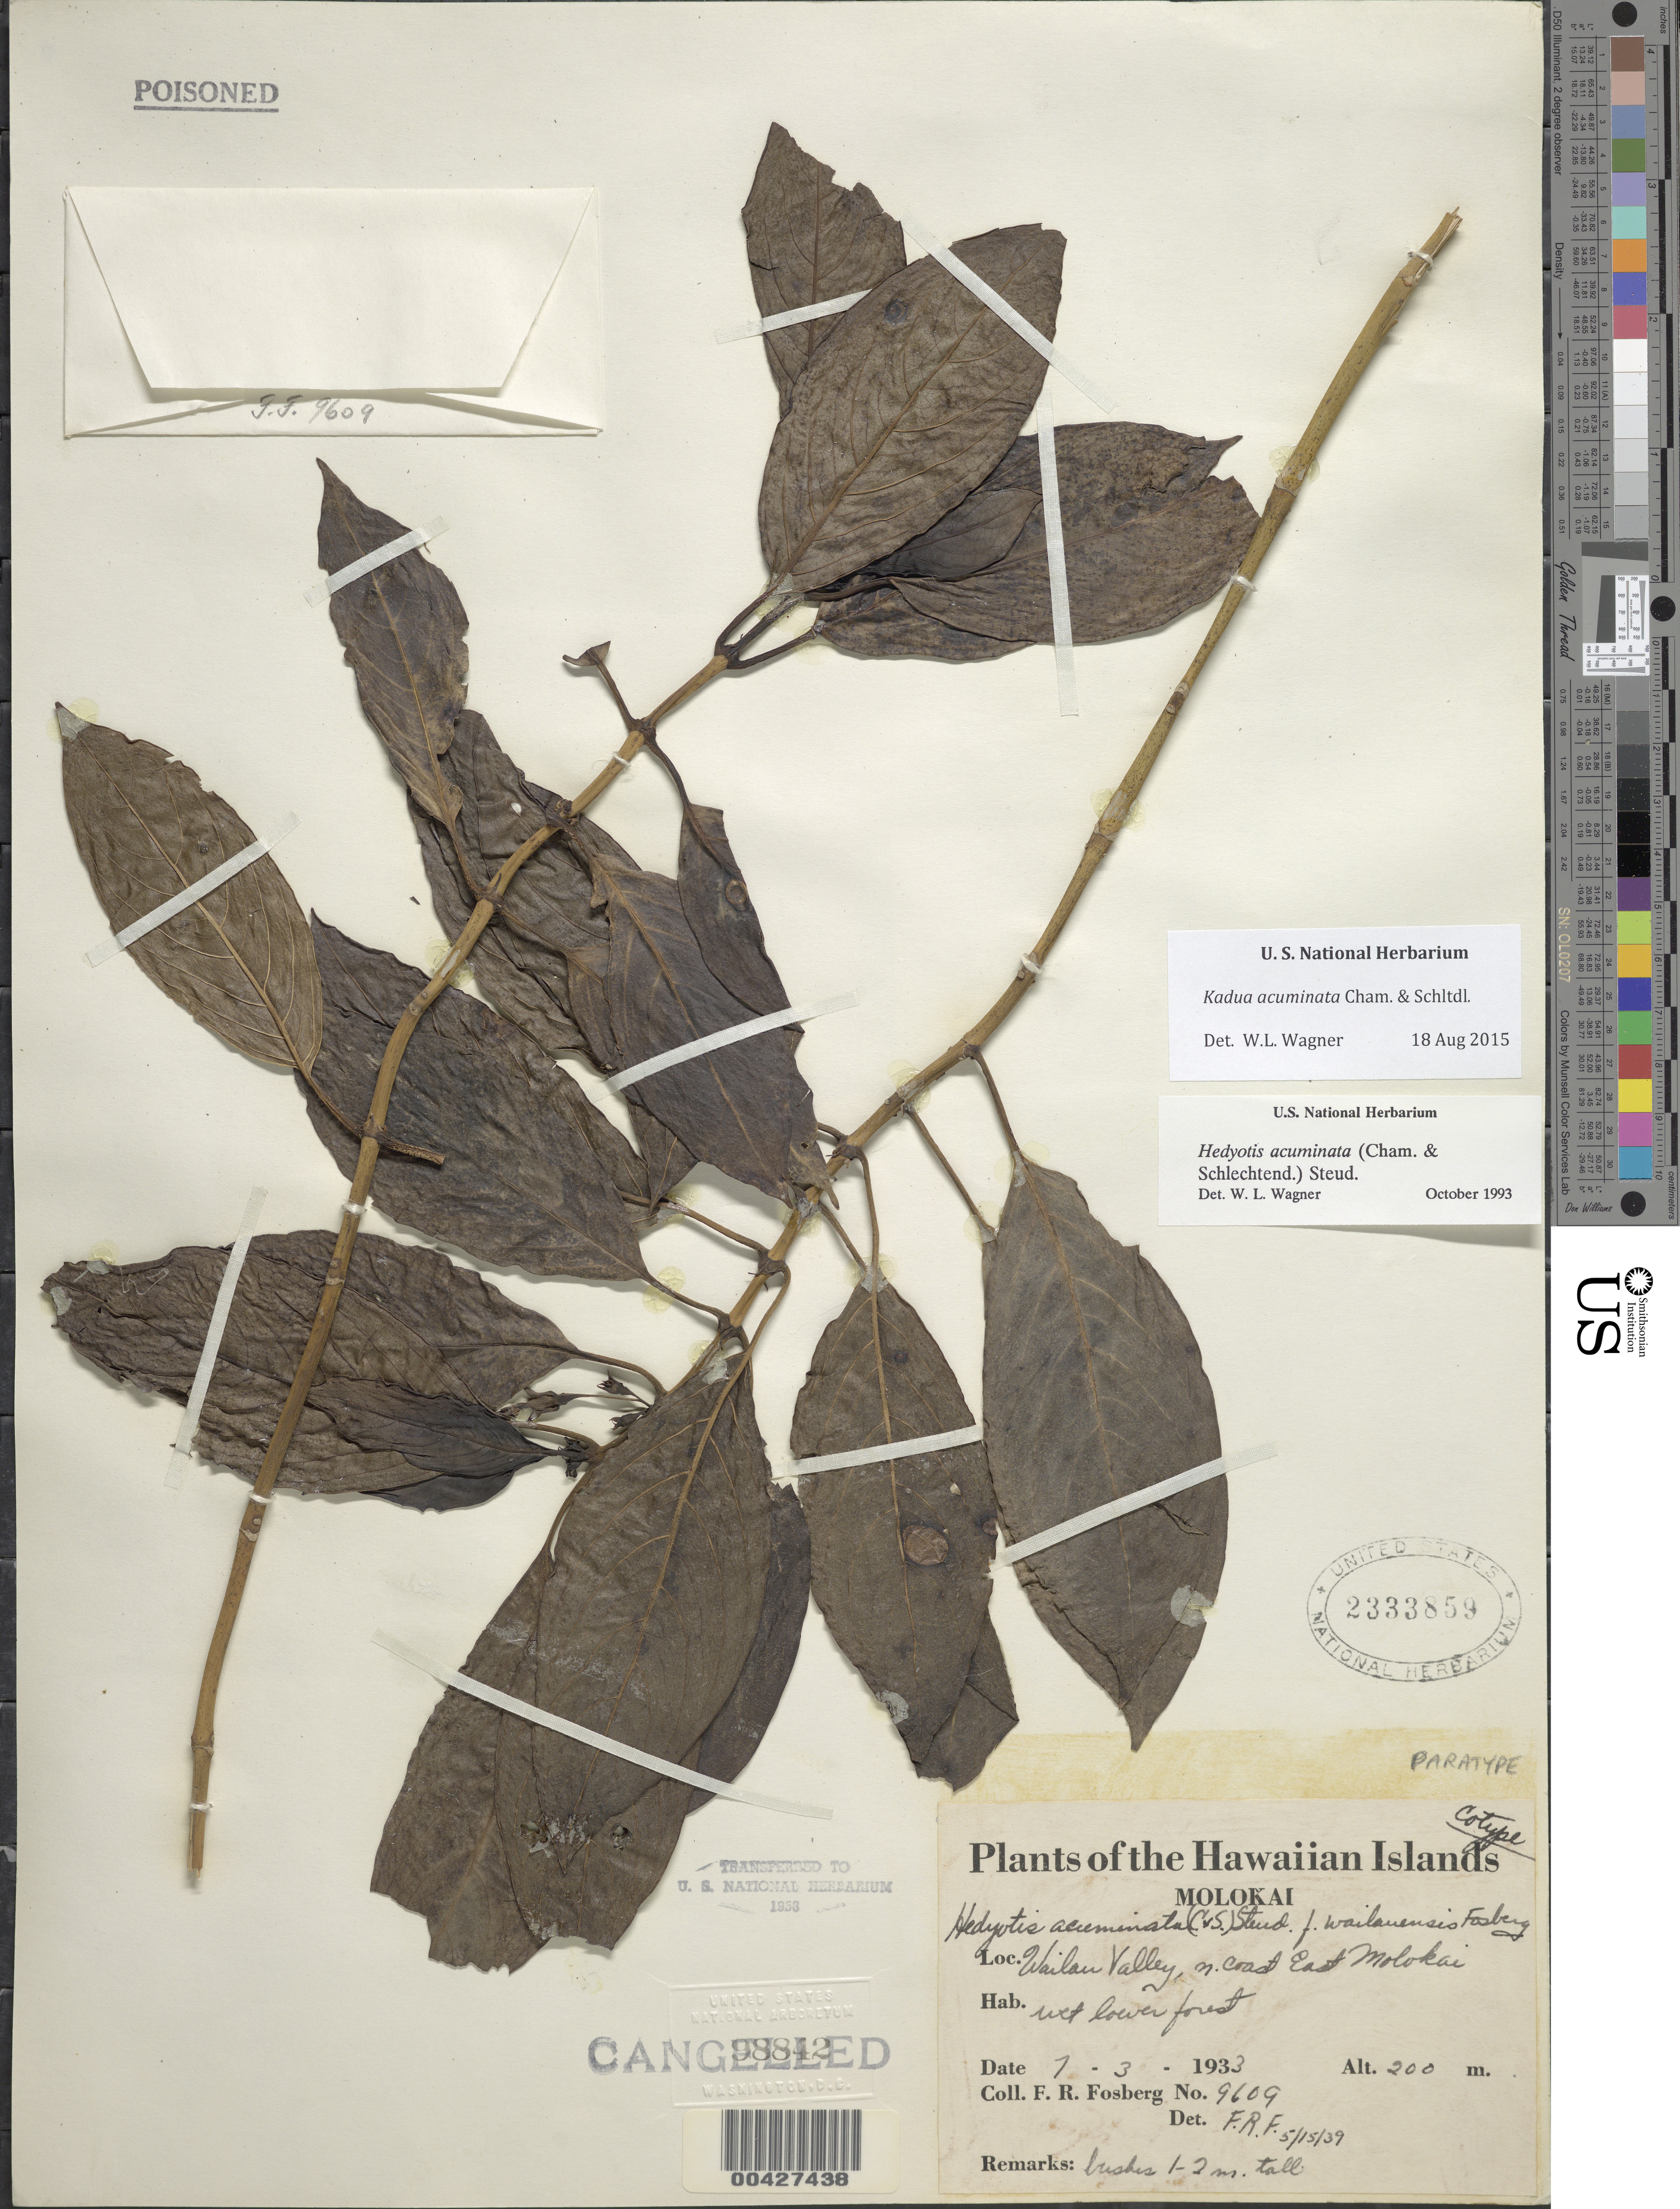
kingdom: Plantae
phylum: Tracheophyta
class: Magnoliopsida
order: Gentianales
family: Rubiaceae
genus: Kadua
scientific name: Kadua acuminata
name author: Cham. & Schltdl.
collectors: F. R. Fosberg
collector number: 9609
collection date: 1933-07-03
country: United States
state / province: Hawaii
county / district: Maui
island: Moloka'i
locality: Wailau Valley, n. coast East Molokai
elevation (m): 200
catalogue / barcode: US 2333859